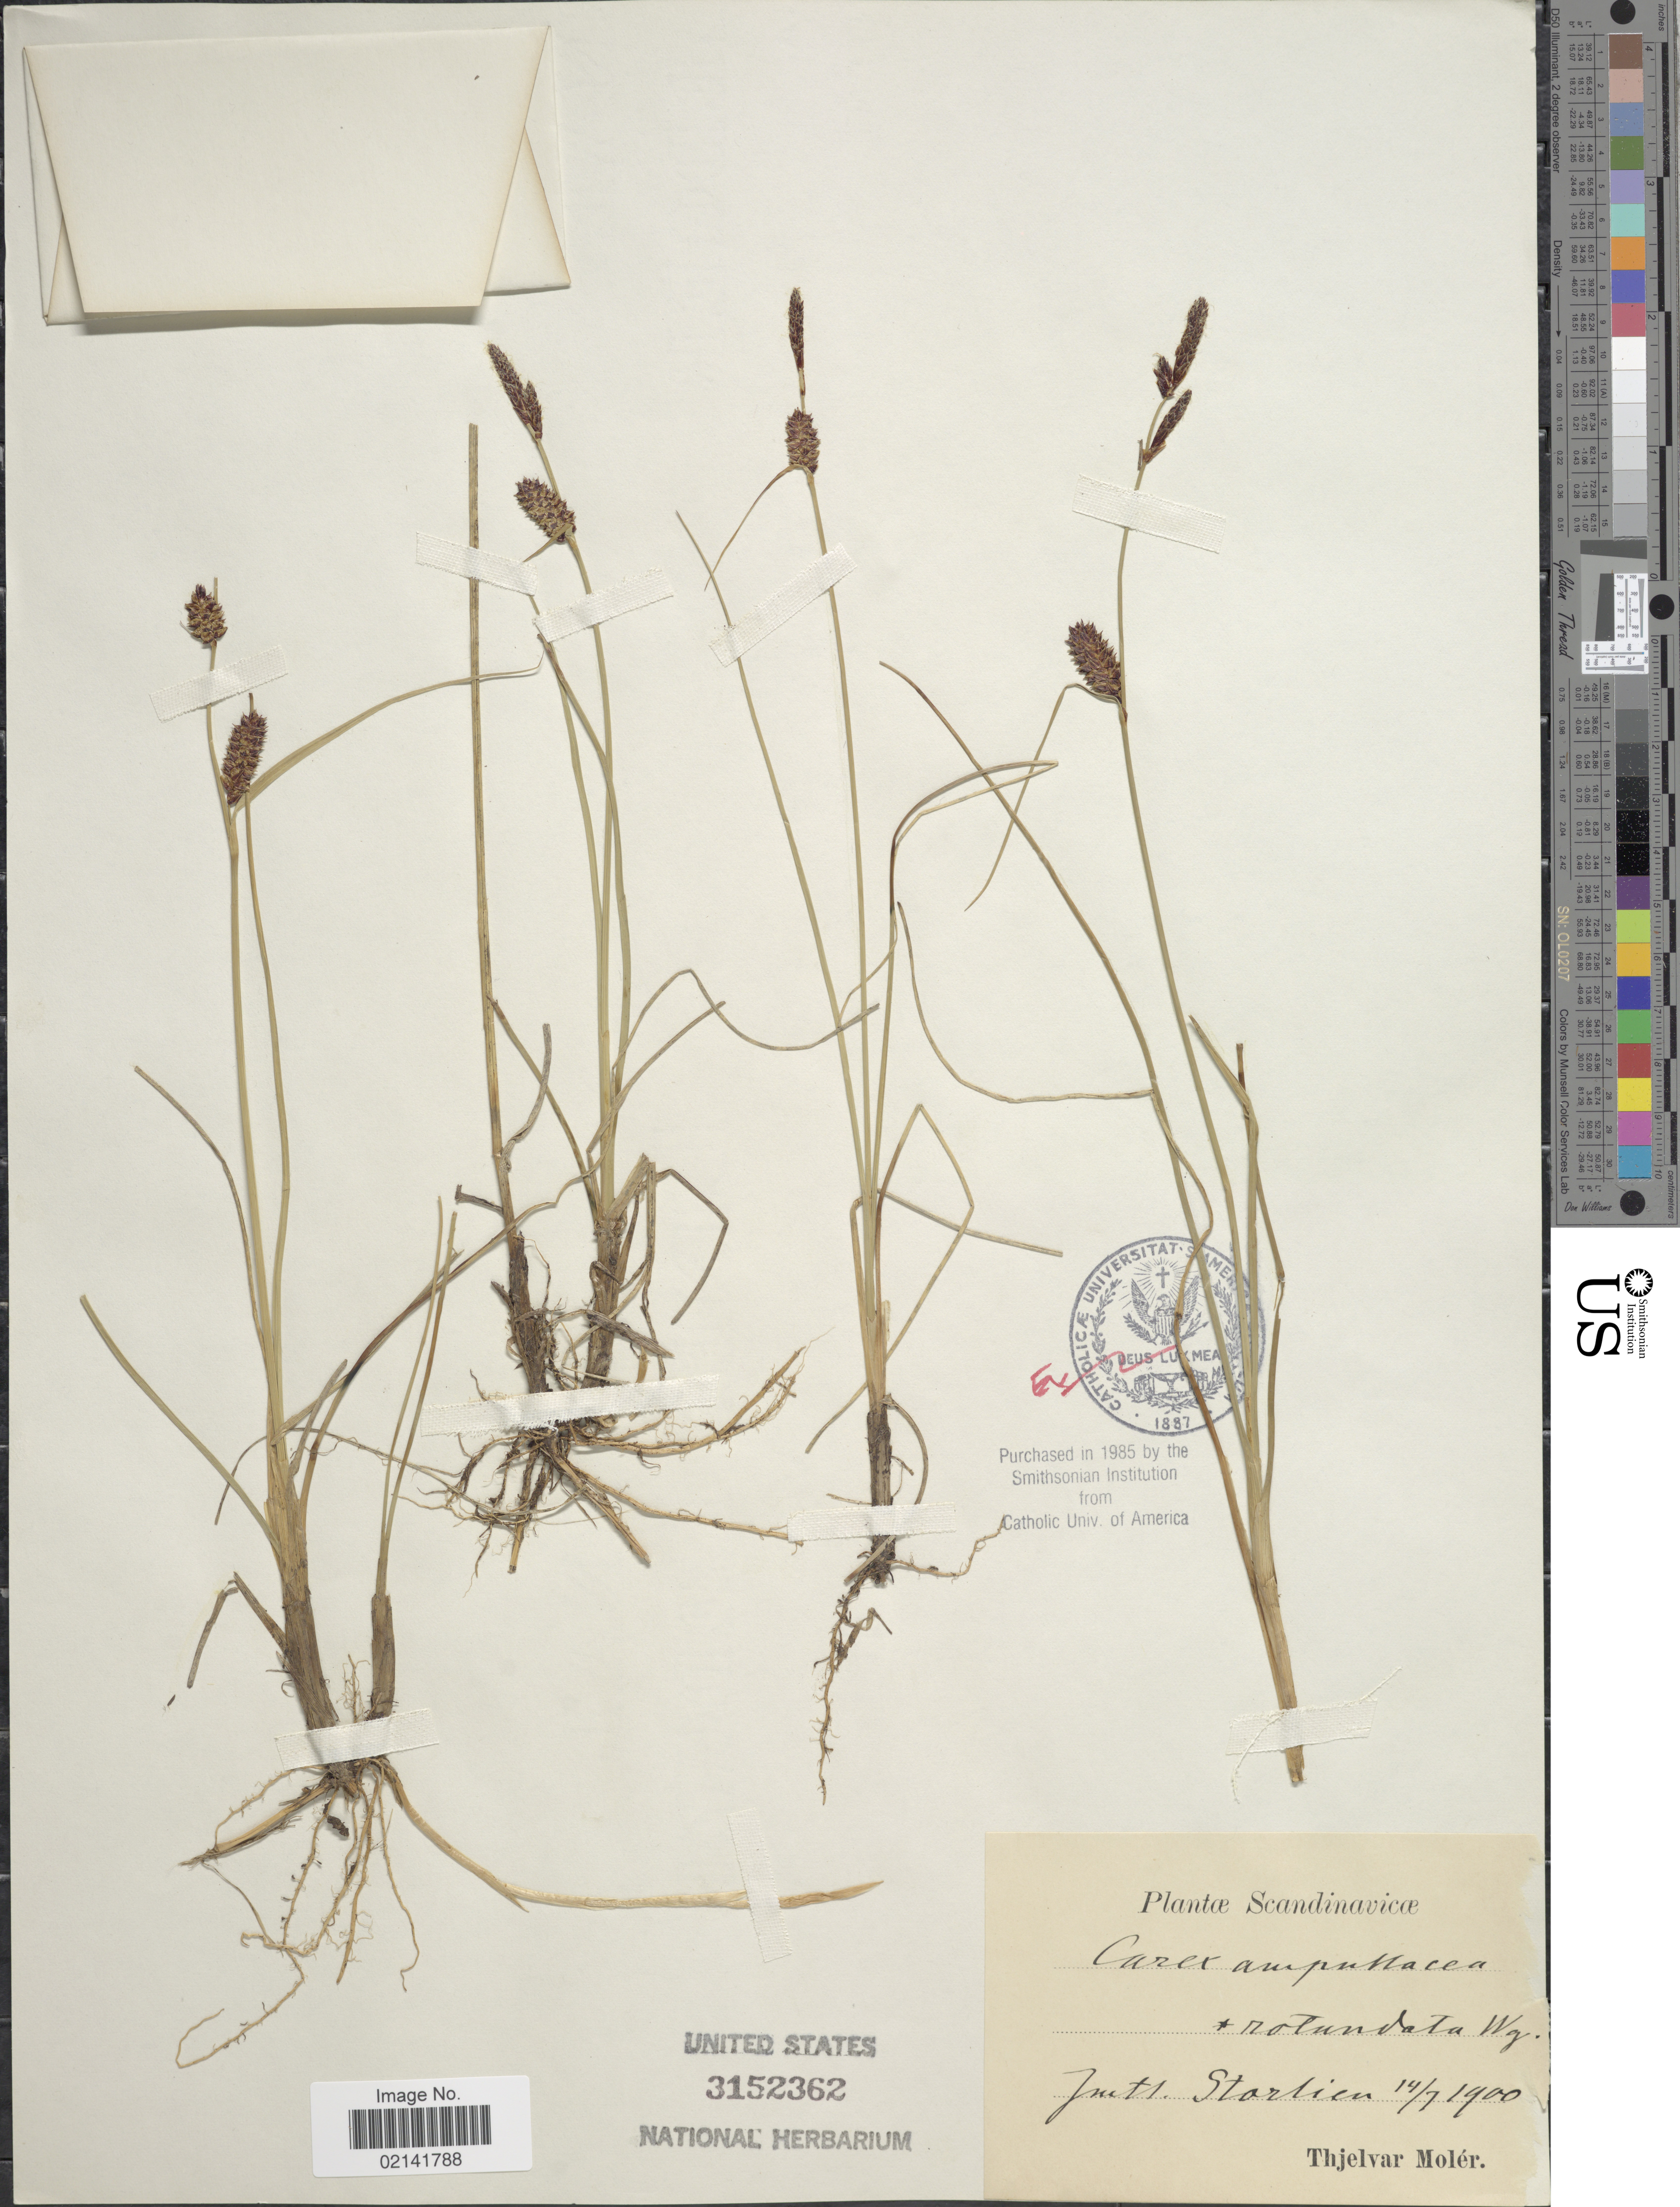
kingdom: Plantae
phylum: Tracheophyta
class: Liliopsida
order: Poales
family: Cyperaceae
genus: Carex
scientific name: Carex rotundata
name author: Wahlenb.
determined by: Strong, Mark T., (BOT), Smithsonian Institution - National Museum of Natural History (UNITED STATES)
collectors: T. Molér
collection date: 1900-07-14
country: Sweden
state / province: Jämtland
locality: Scandinavicae, Jmtl. Storlien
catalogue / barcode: US 3152362